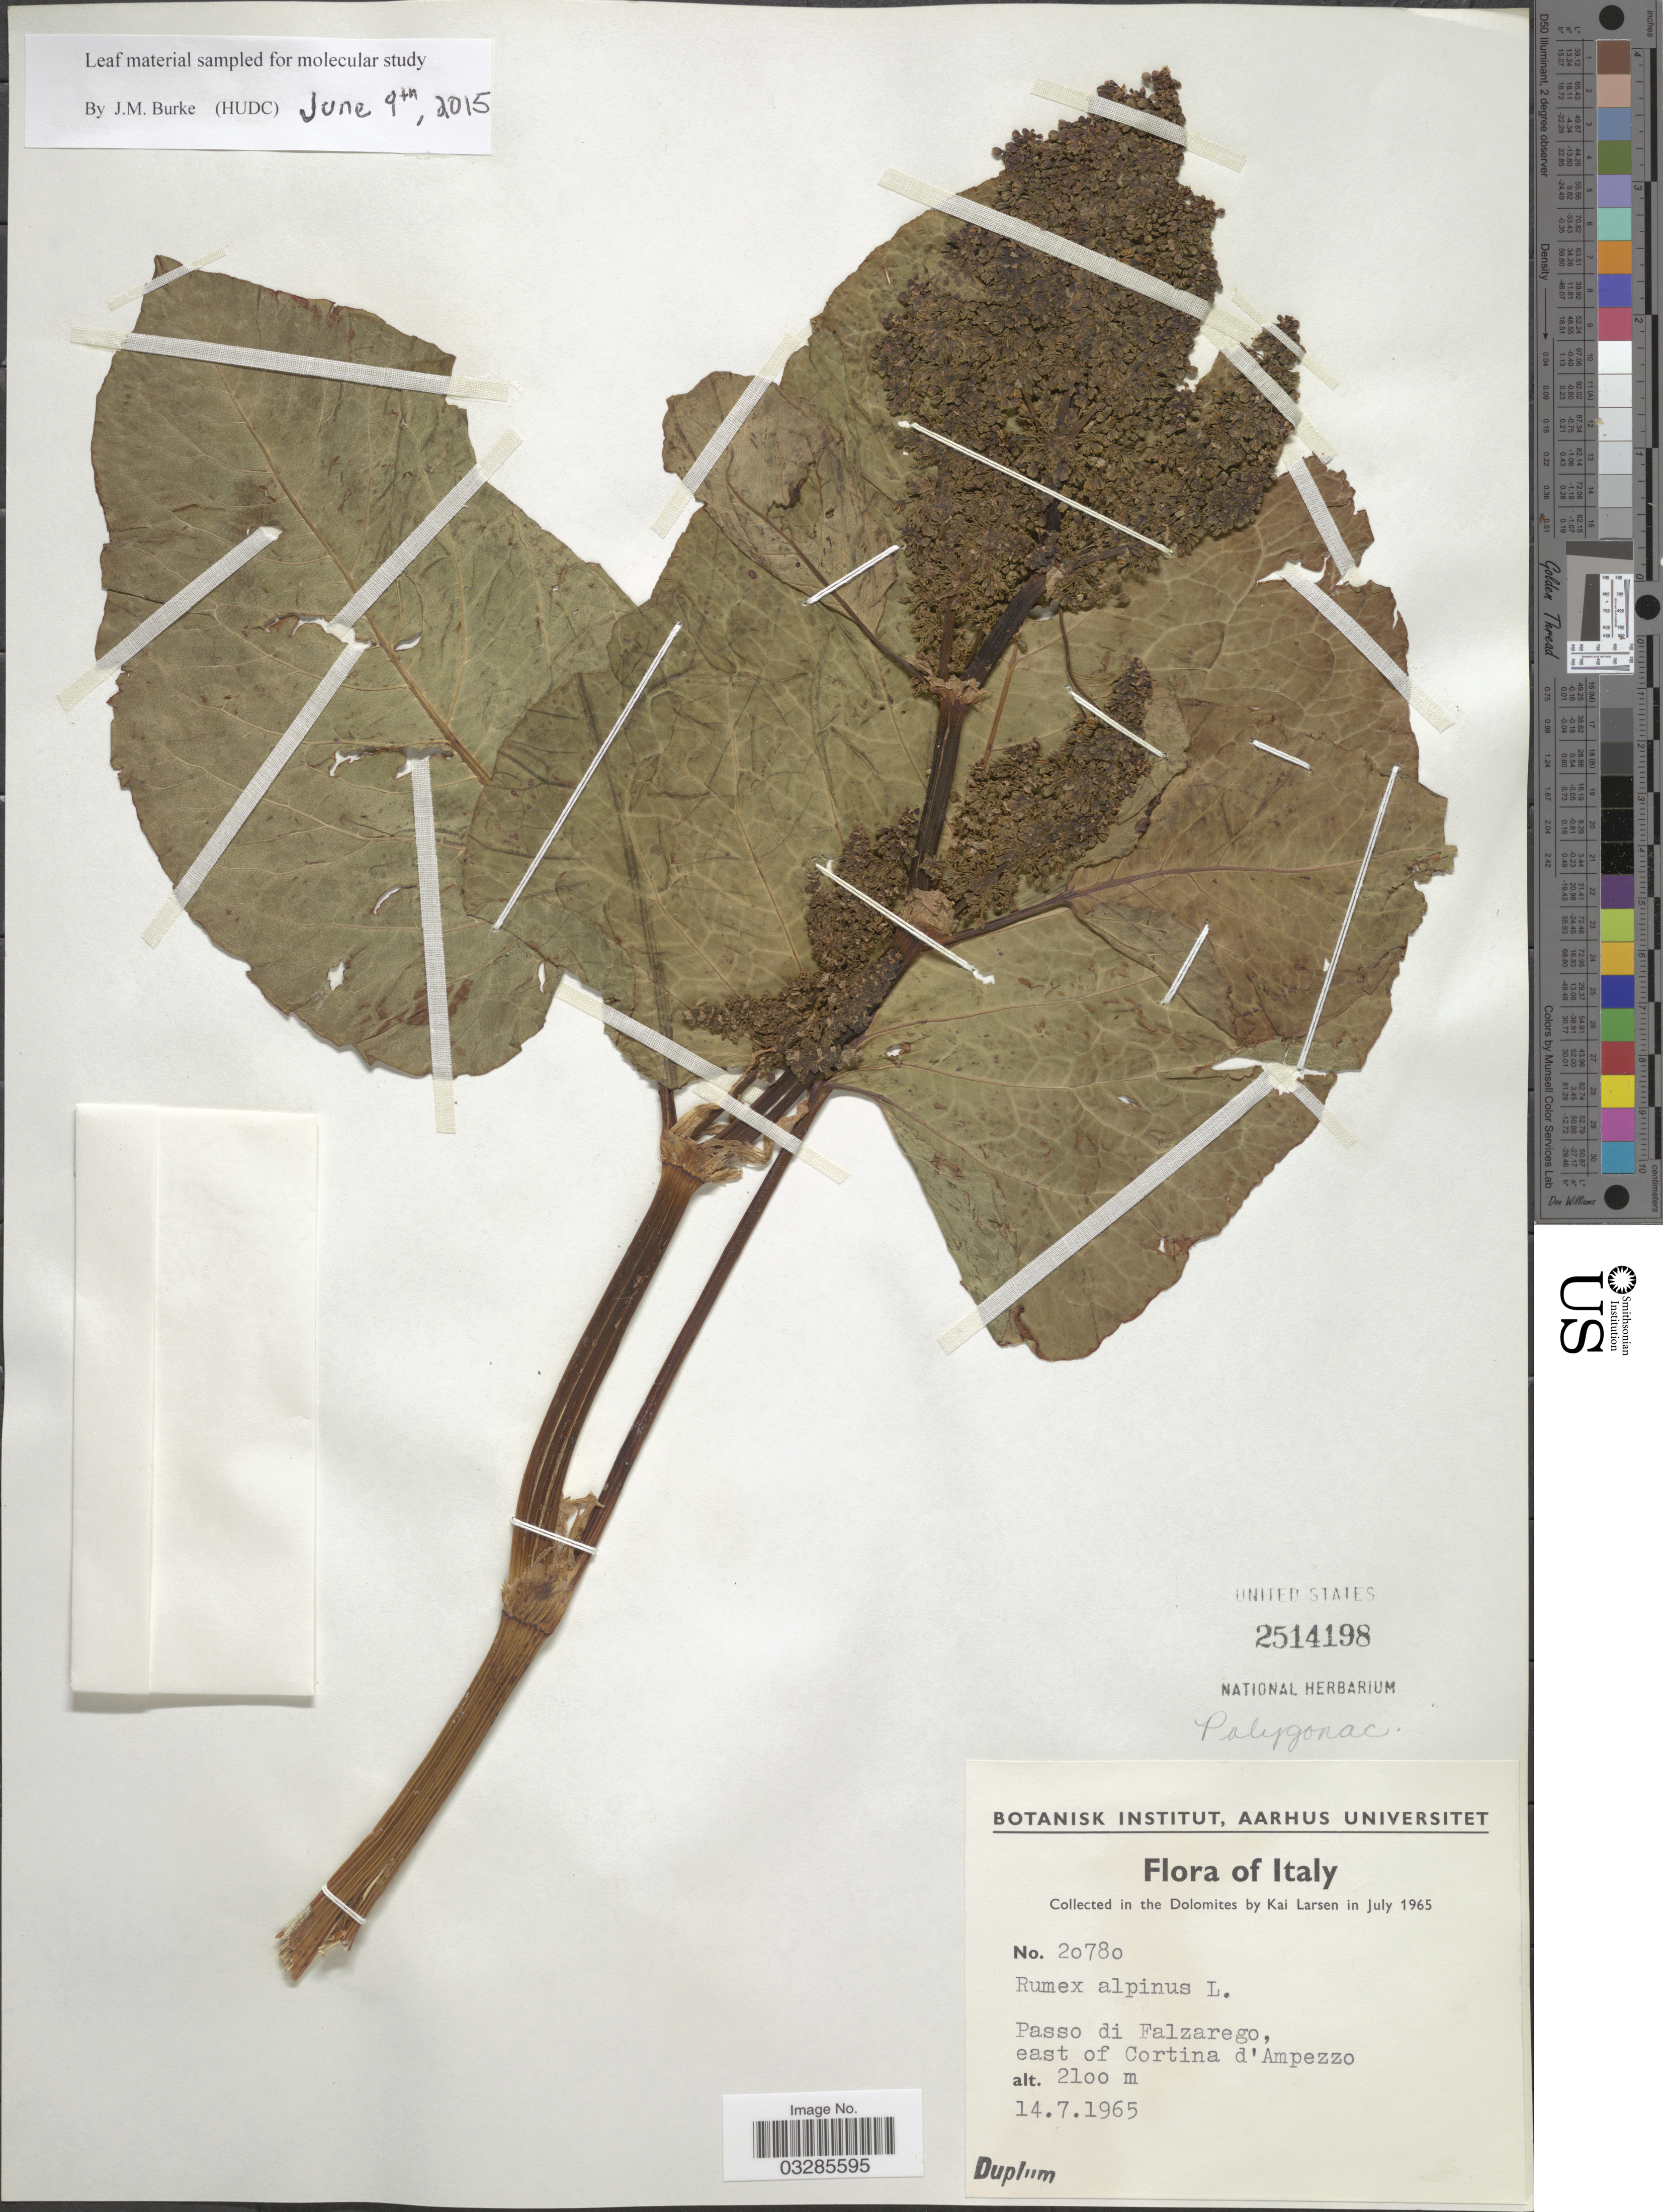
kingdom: Plantae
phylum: Tracheophyta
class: Magnoliopsida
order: Caryophyllales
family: Polygonaceae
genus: Rumex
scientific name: Rumex alpinus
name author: L.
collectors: K. Larsen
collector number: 20780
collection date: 1965-07-14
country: Italy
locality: Passo di Falzarego, east of Cortina d'Ampezzo.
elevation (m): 2100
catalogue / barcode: US 2514198